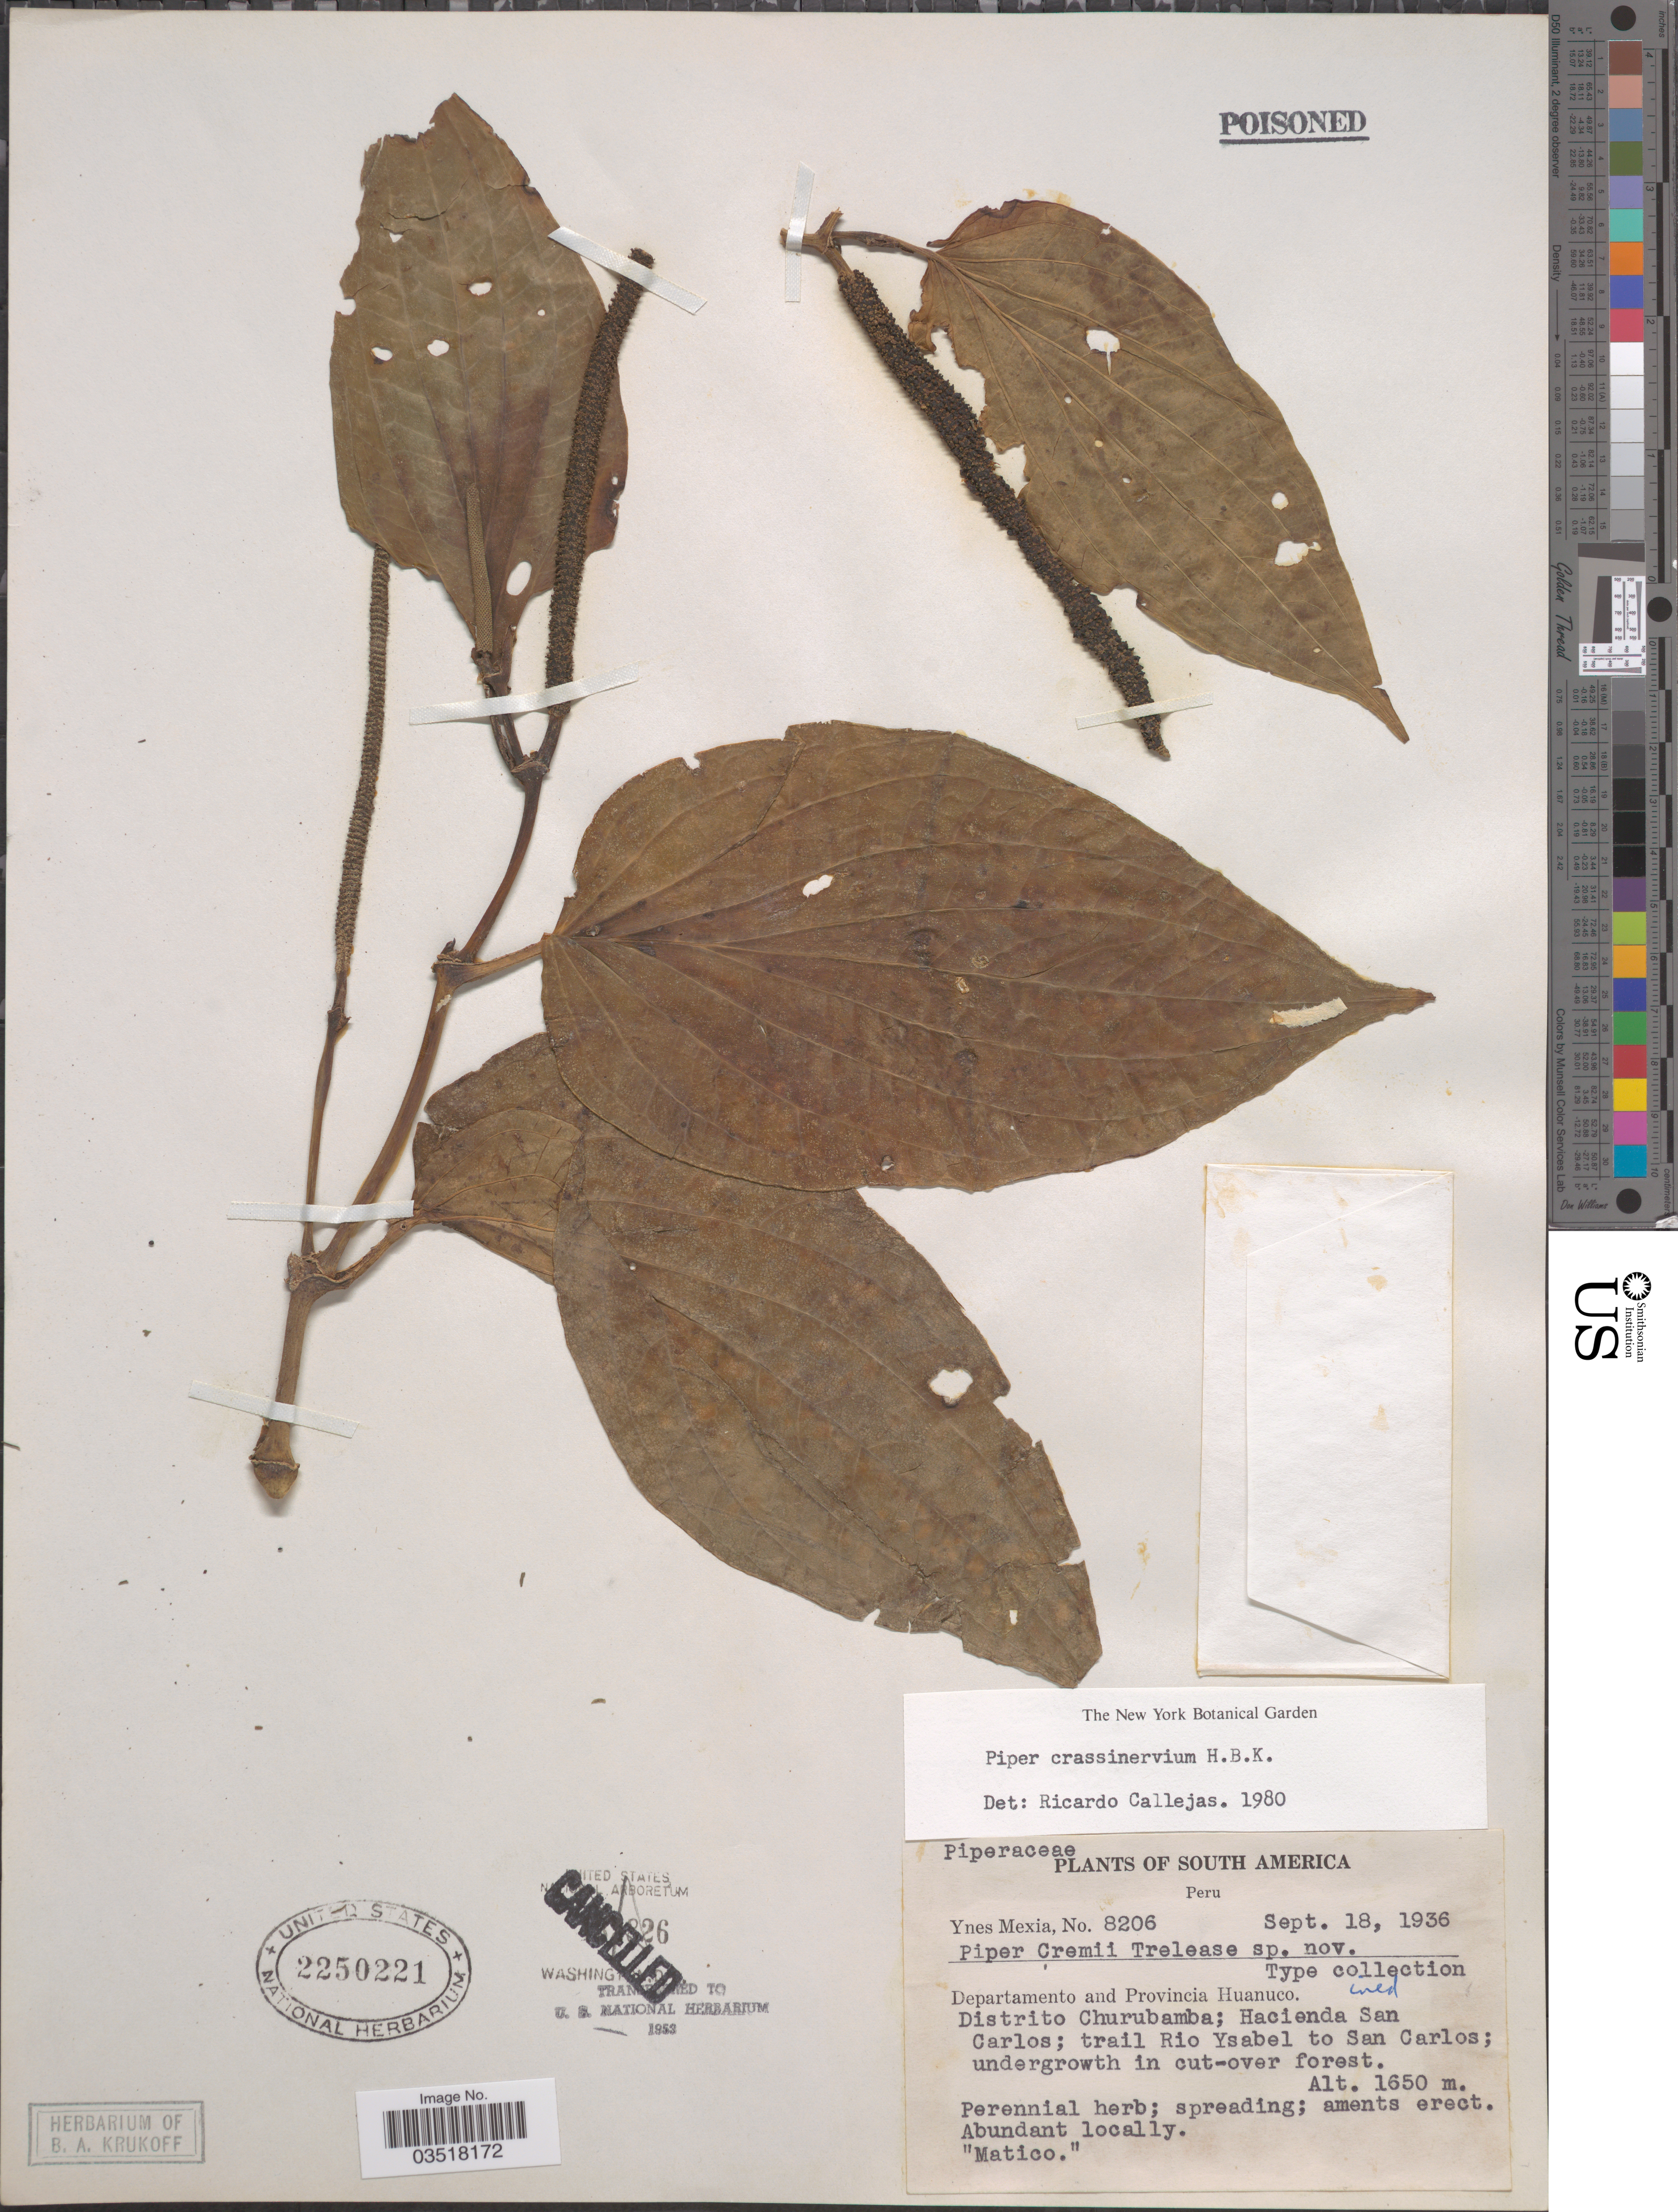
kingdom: Plantae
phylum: Tracheophyta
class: Magnoliopsida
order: Piperales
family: Piperaceae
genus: Piper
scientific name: Piper crassinervium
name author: Kunth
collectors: Y. Mexia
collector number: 8206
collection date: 1936-09-18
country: Peru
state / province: Huánuco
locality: Departamento and Provincia Huanuco. Distrito Churubamba; Hacienda San Carlos; trail Rio Ysabel to San Carlos.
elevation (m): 1650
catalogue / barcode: US 2250221